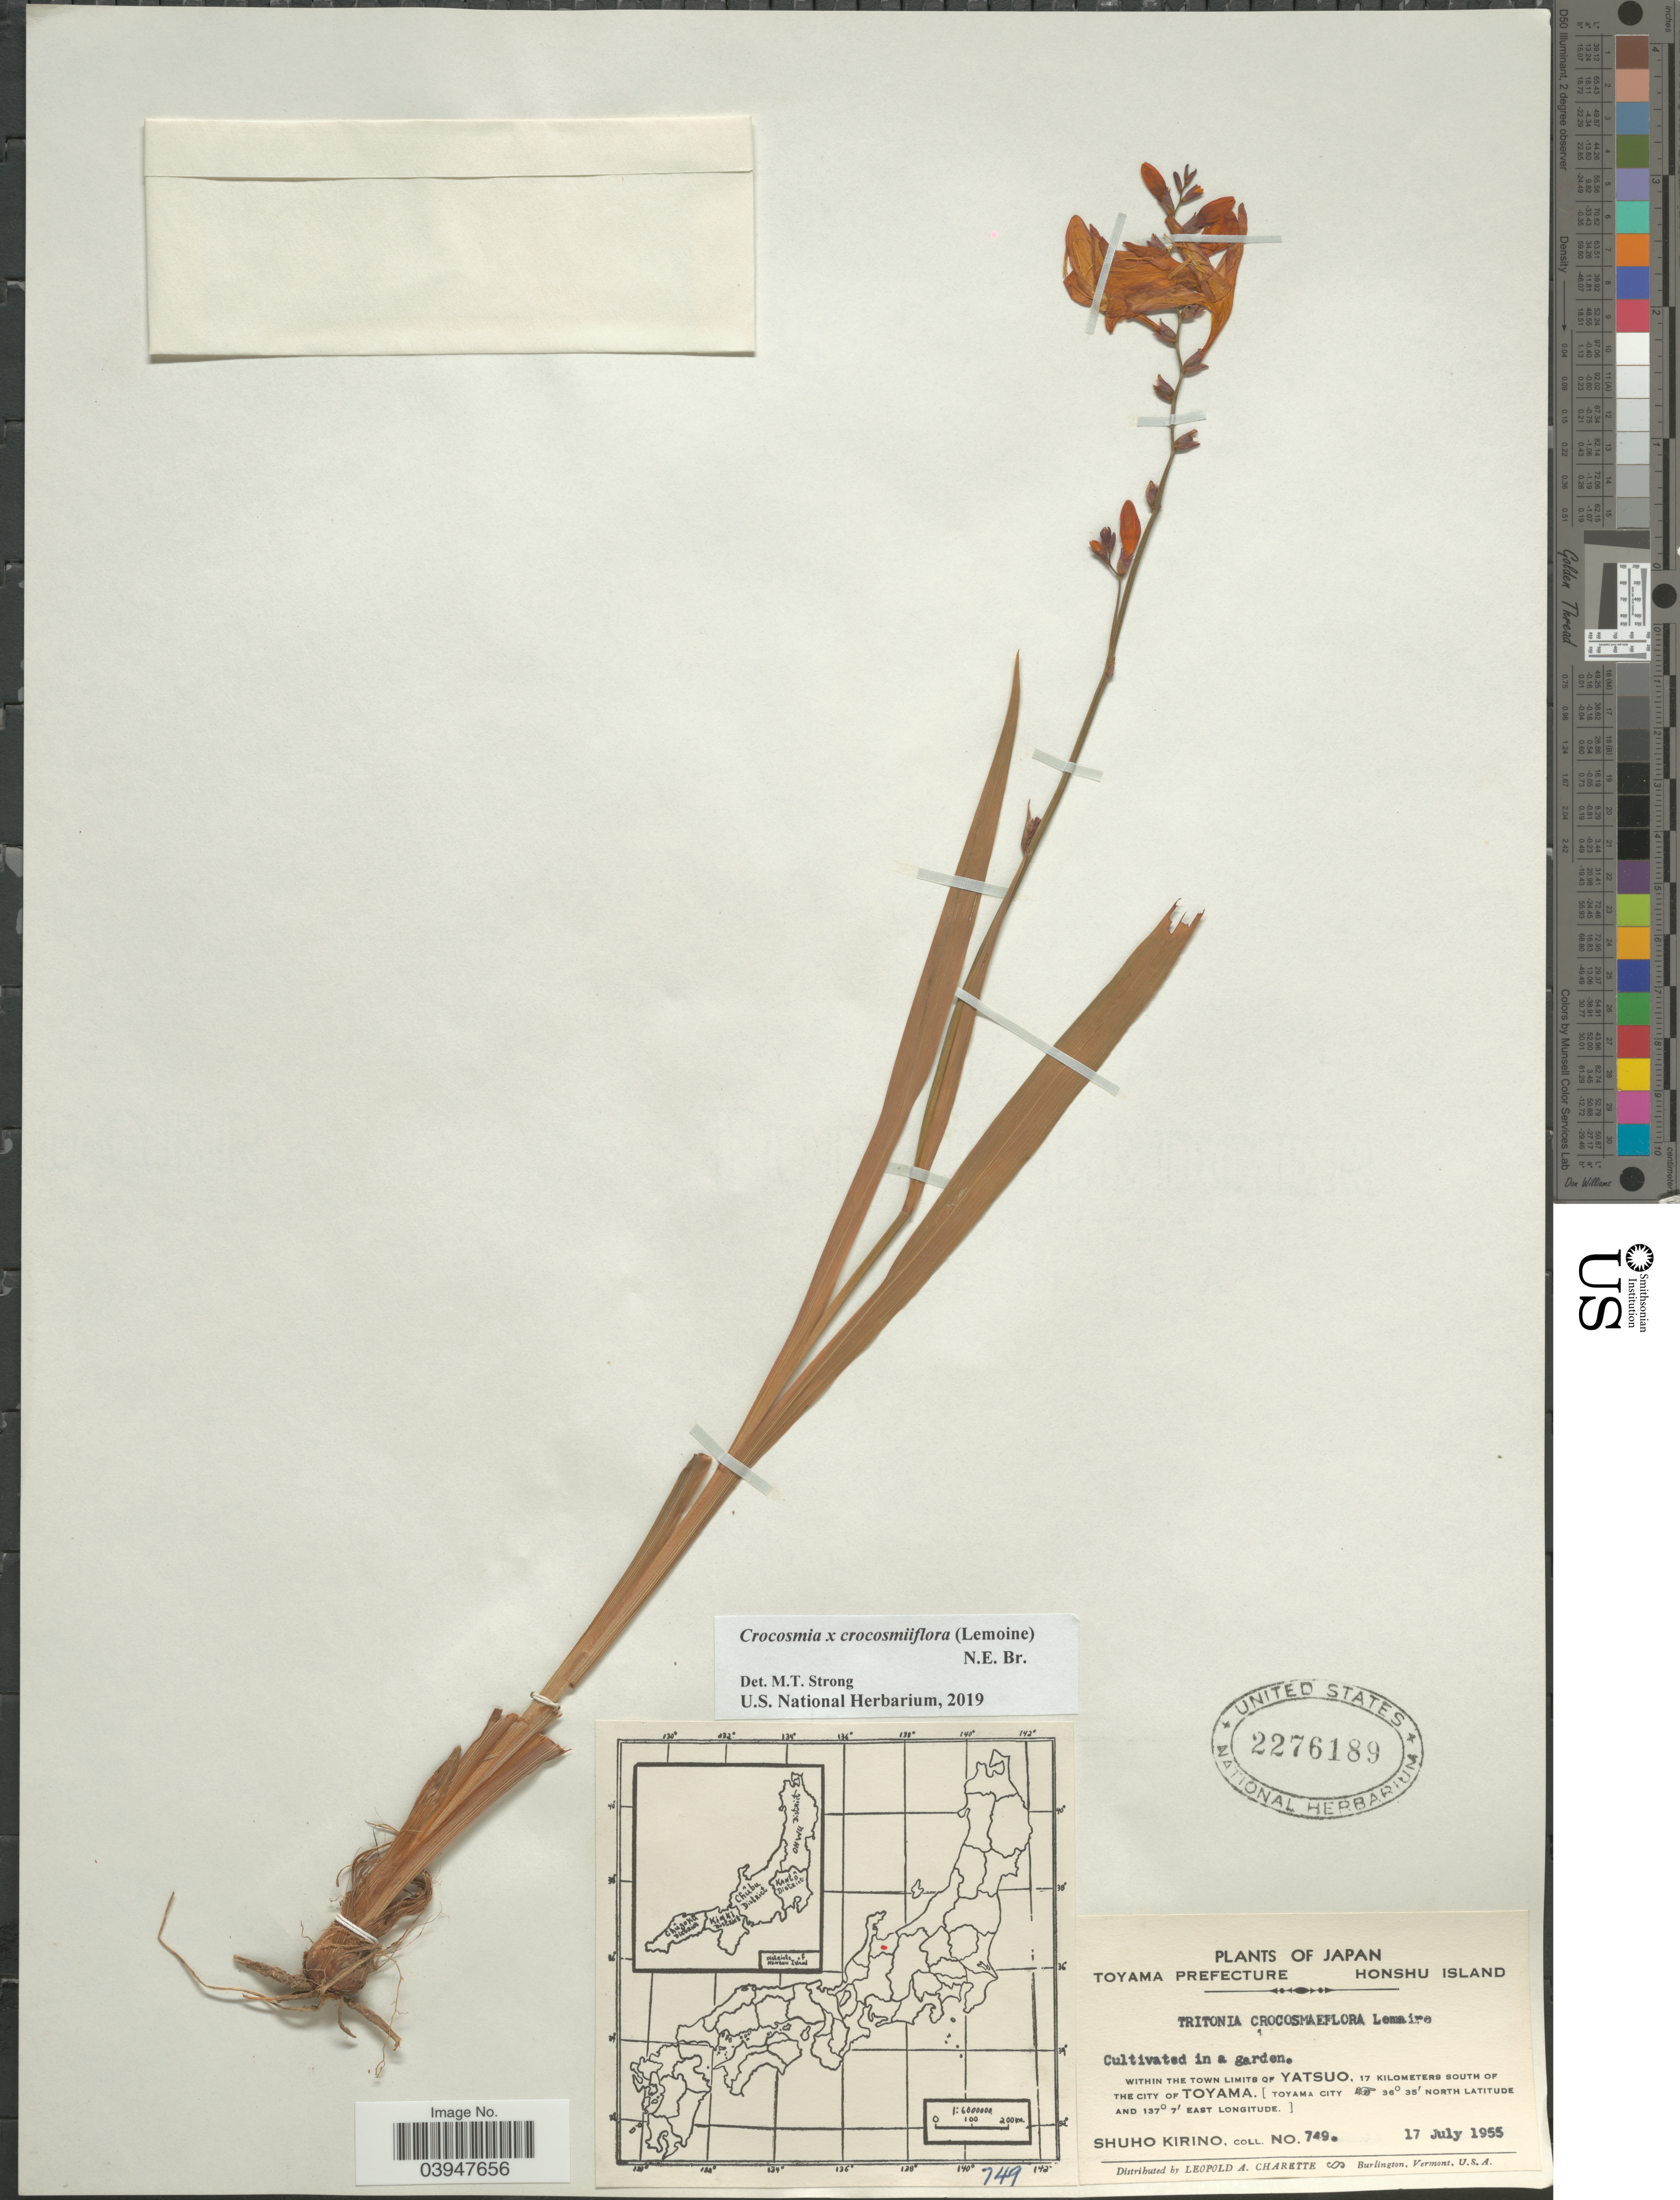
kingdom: Plantae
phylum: Tracheophyta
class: Liliopsida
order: Asparagales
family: Iridaceae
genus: Crocosmia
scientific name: Crocosmia x crocosmiiflora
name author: (Lemoine) N.E. Br.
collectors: S. Kirino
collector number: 749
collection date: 1955-07-17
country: Japan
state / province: Toyama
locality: Toyama Prefecture. Honshu Island. In a garden. Within the town limits of Yatsuo, 17 kilometers south of the city of Toyama.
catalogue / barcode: US 2276189